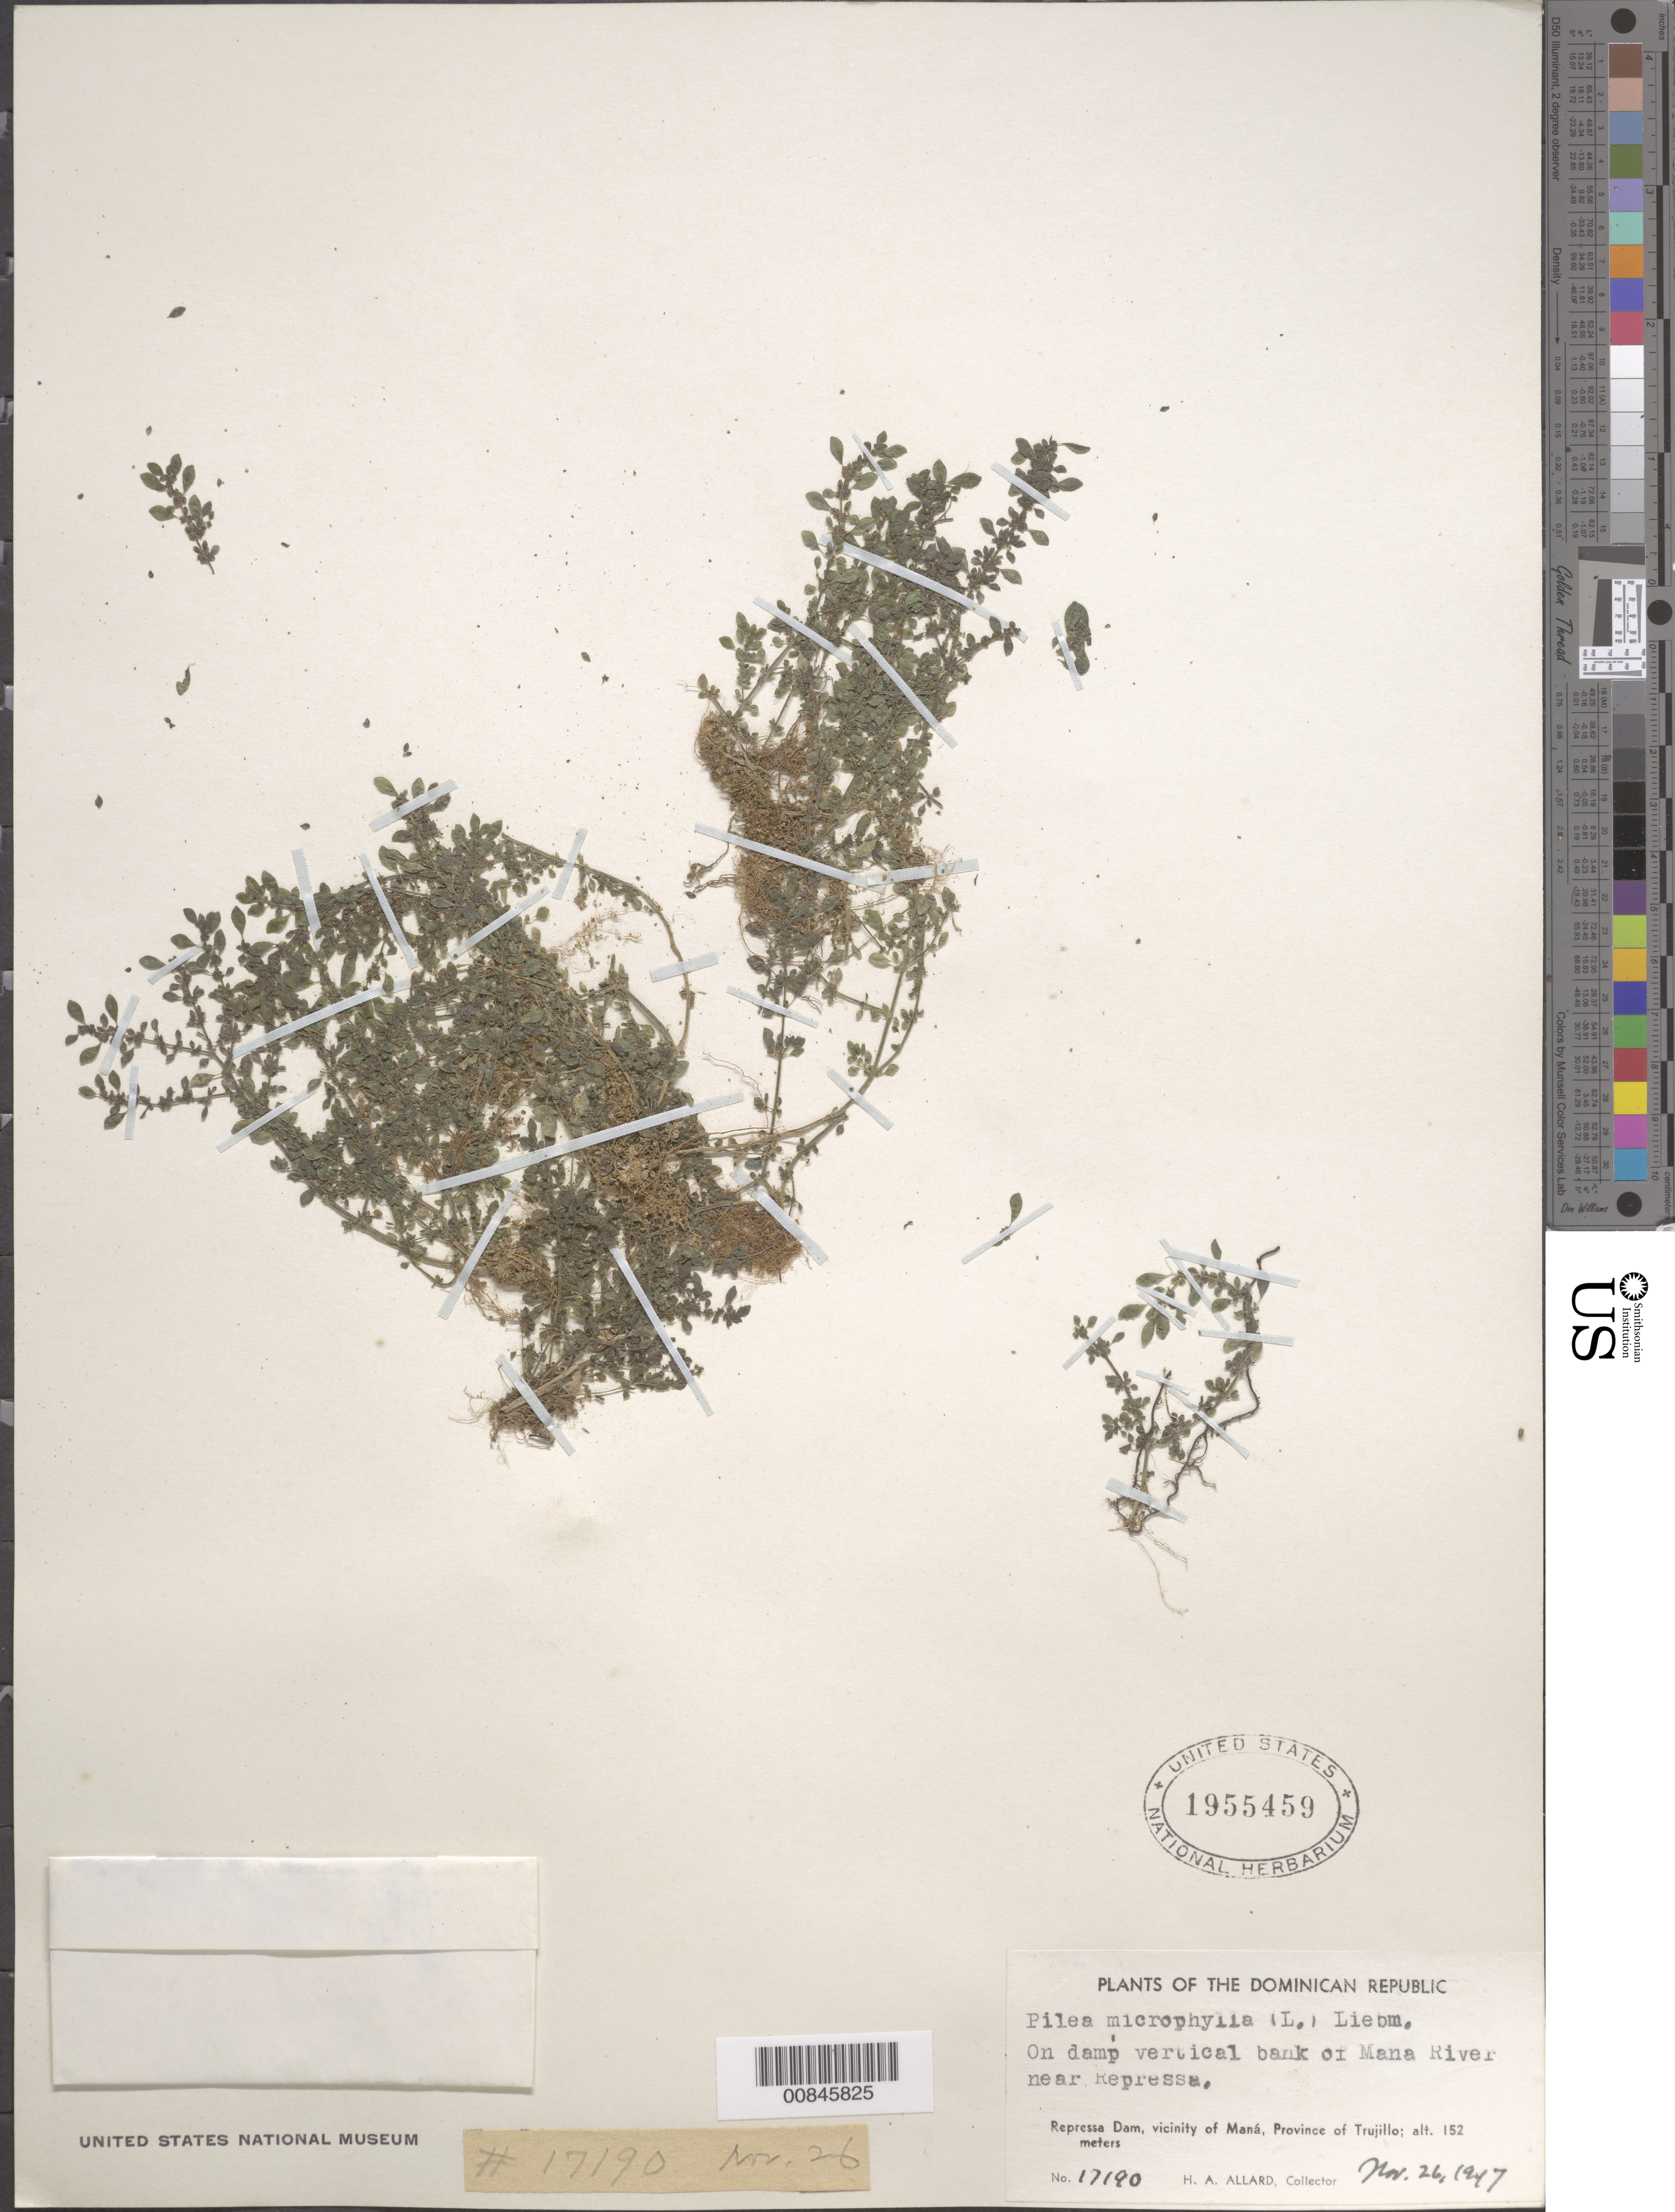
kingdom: Plantae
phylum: Tracheophyta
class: Magnoliopsida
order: Rosales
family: Urticaceae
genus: Pilea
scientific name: Pilea microphylla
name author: (L.) Liebm.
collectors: H. A. Allard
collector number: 17190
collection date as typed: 26 Nov 1947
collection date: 1947-11-26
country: Dominican Republic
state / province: San Cristóbal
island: Hispaniola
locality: Bank of Mana River near Repressa Dam, vicinity of Maná, Province of Trujillo (obsolete).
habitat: On damp vertical bank.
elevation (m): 152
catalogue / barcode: US 1955459